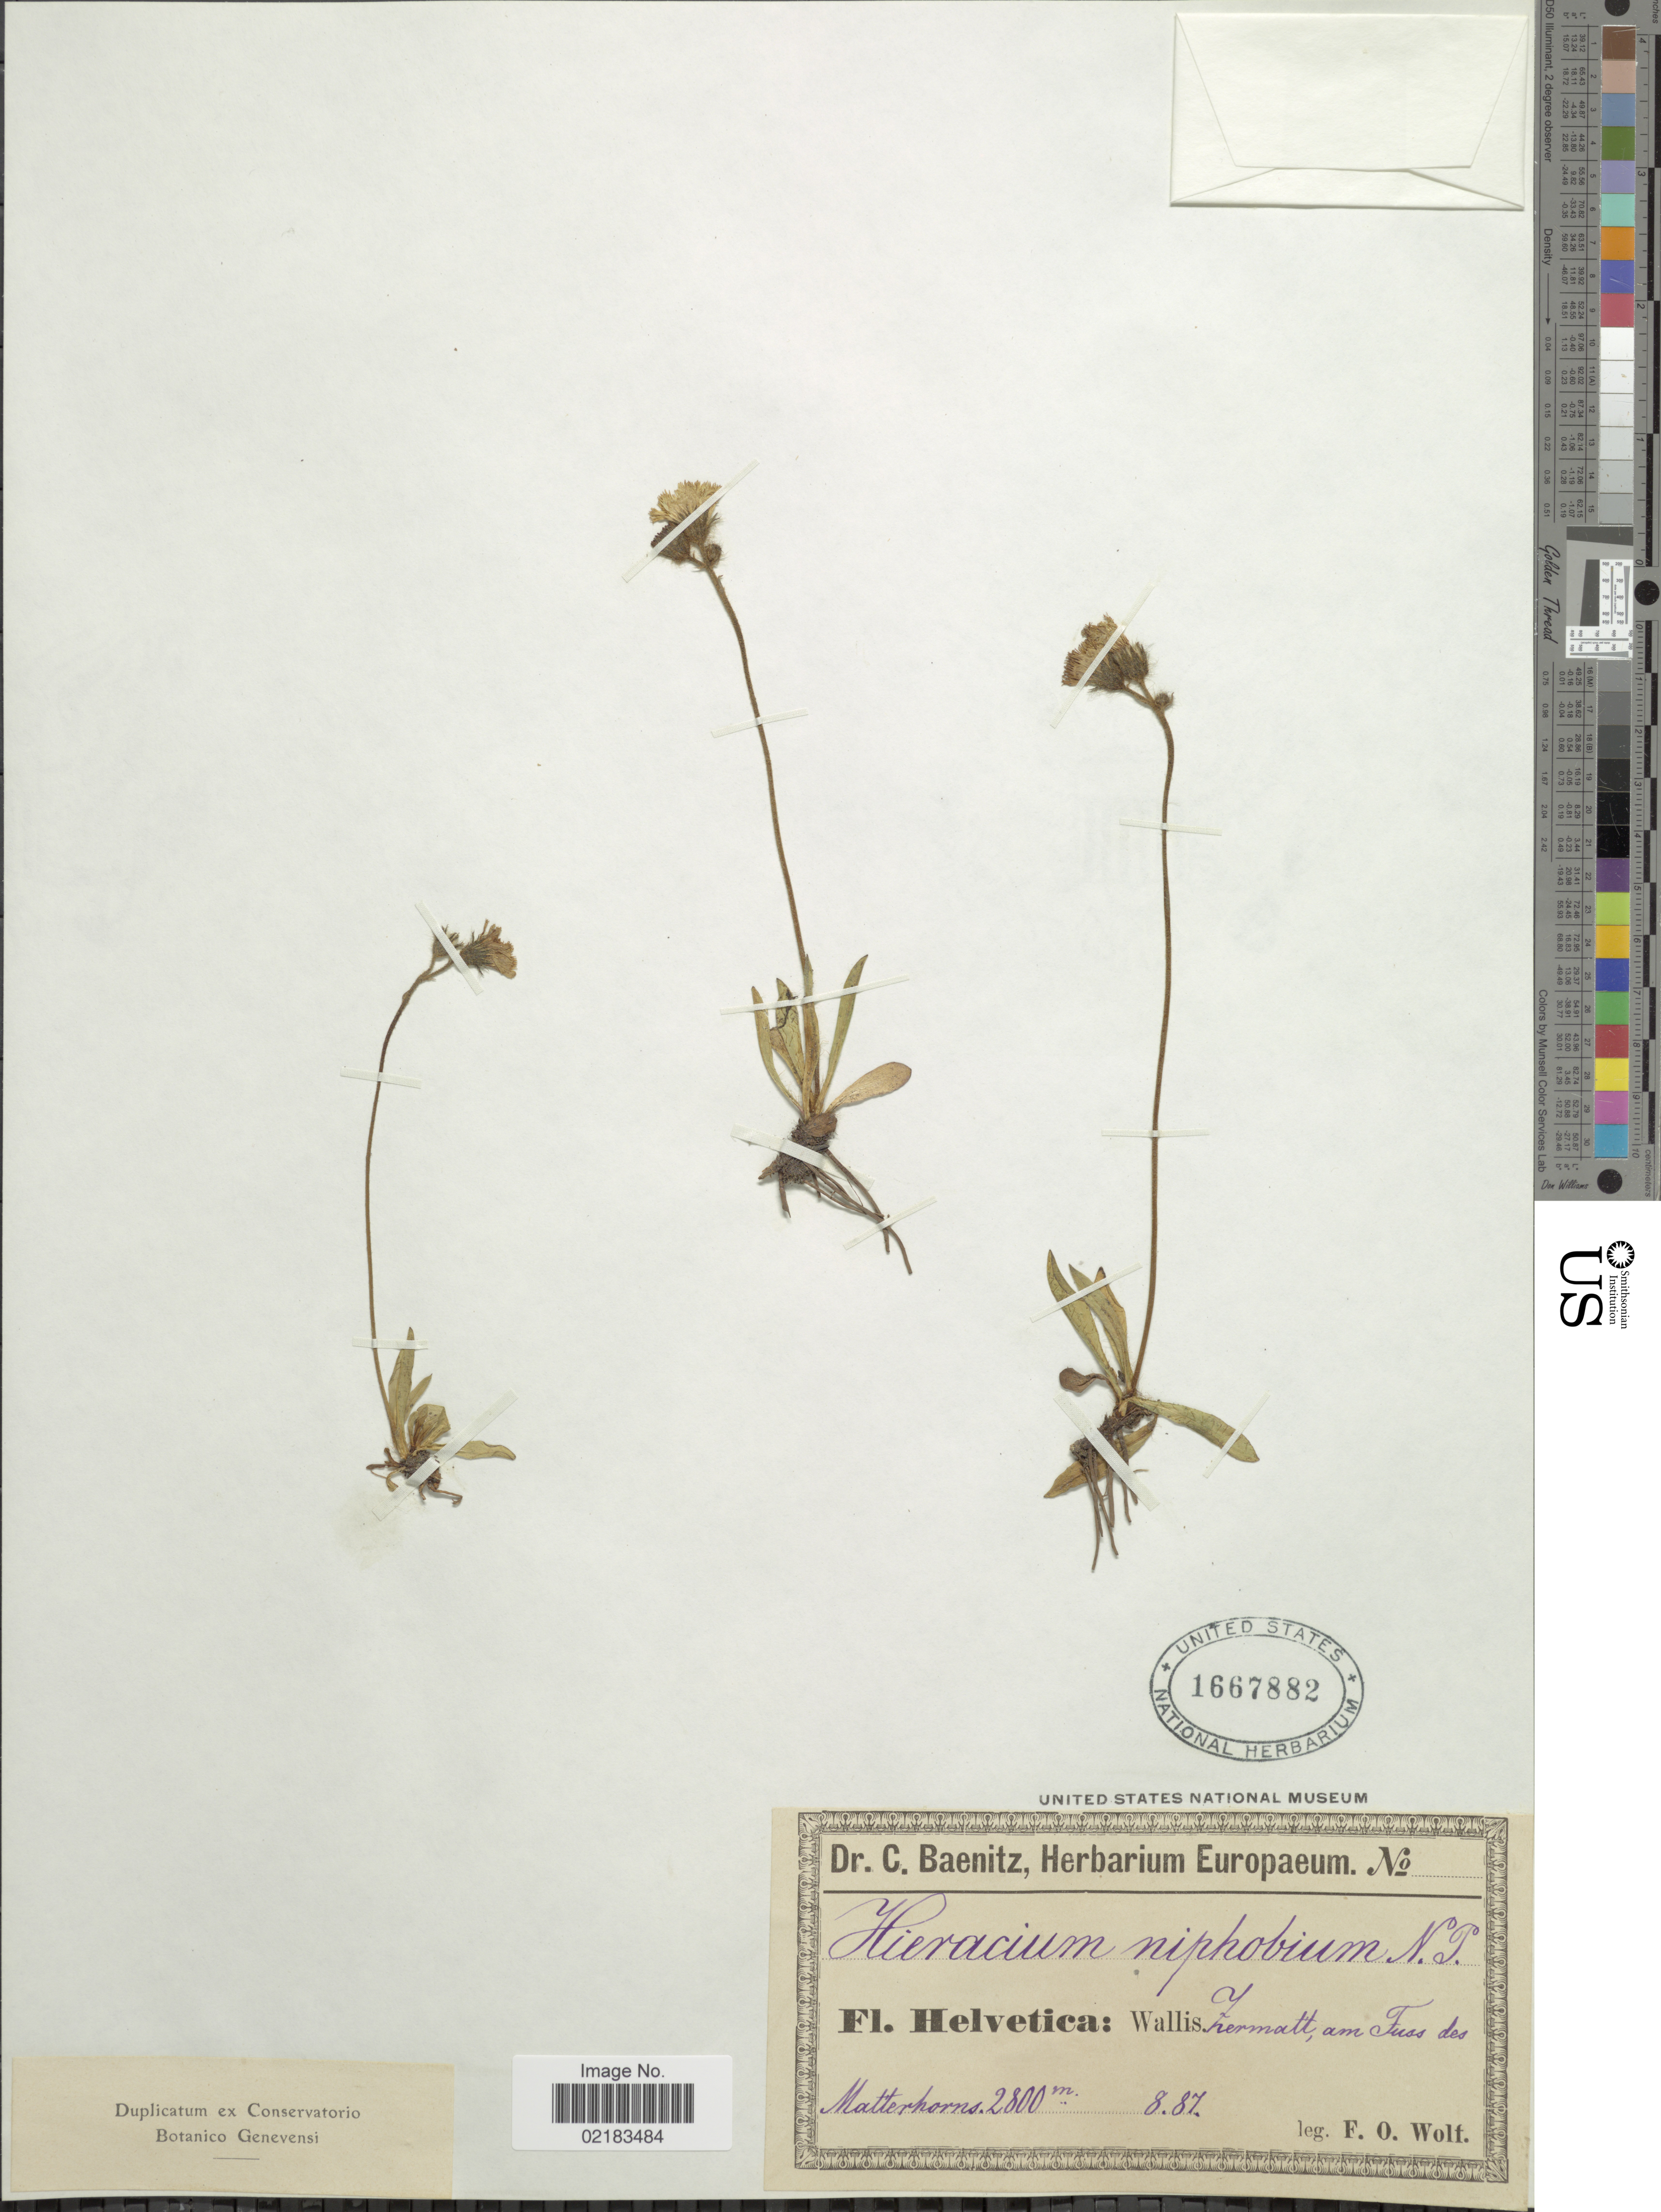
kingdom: Plantae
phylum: Tracheophyta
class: Magnoliopsida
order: Asterales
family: Asteraceae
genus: Pilosella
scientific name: Pilosella corymbuloides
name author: (Arv.-Touv.) S. Bräut. & Greuter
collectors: F. Wolf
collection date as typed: Transcribed d/m/y: /8/87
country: Switzerland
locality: Wallis Zermatt, am Fuss des Matterhorns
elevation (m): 2800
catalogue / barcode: US 1667882